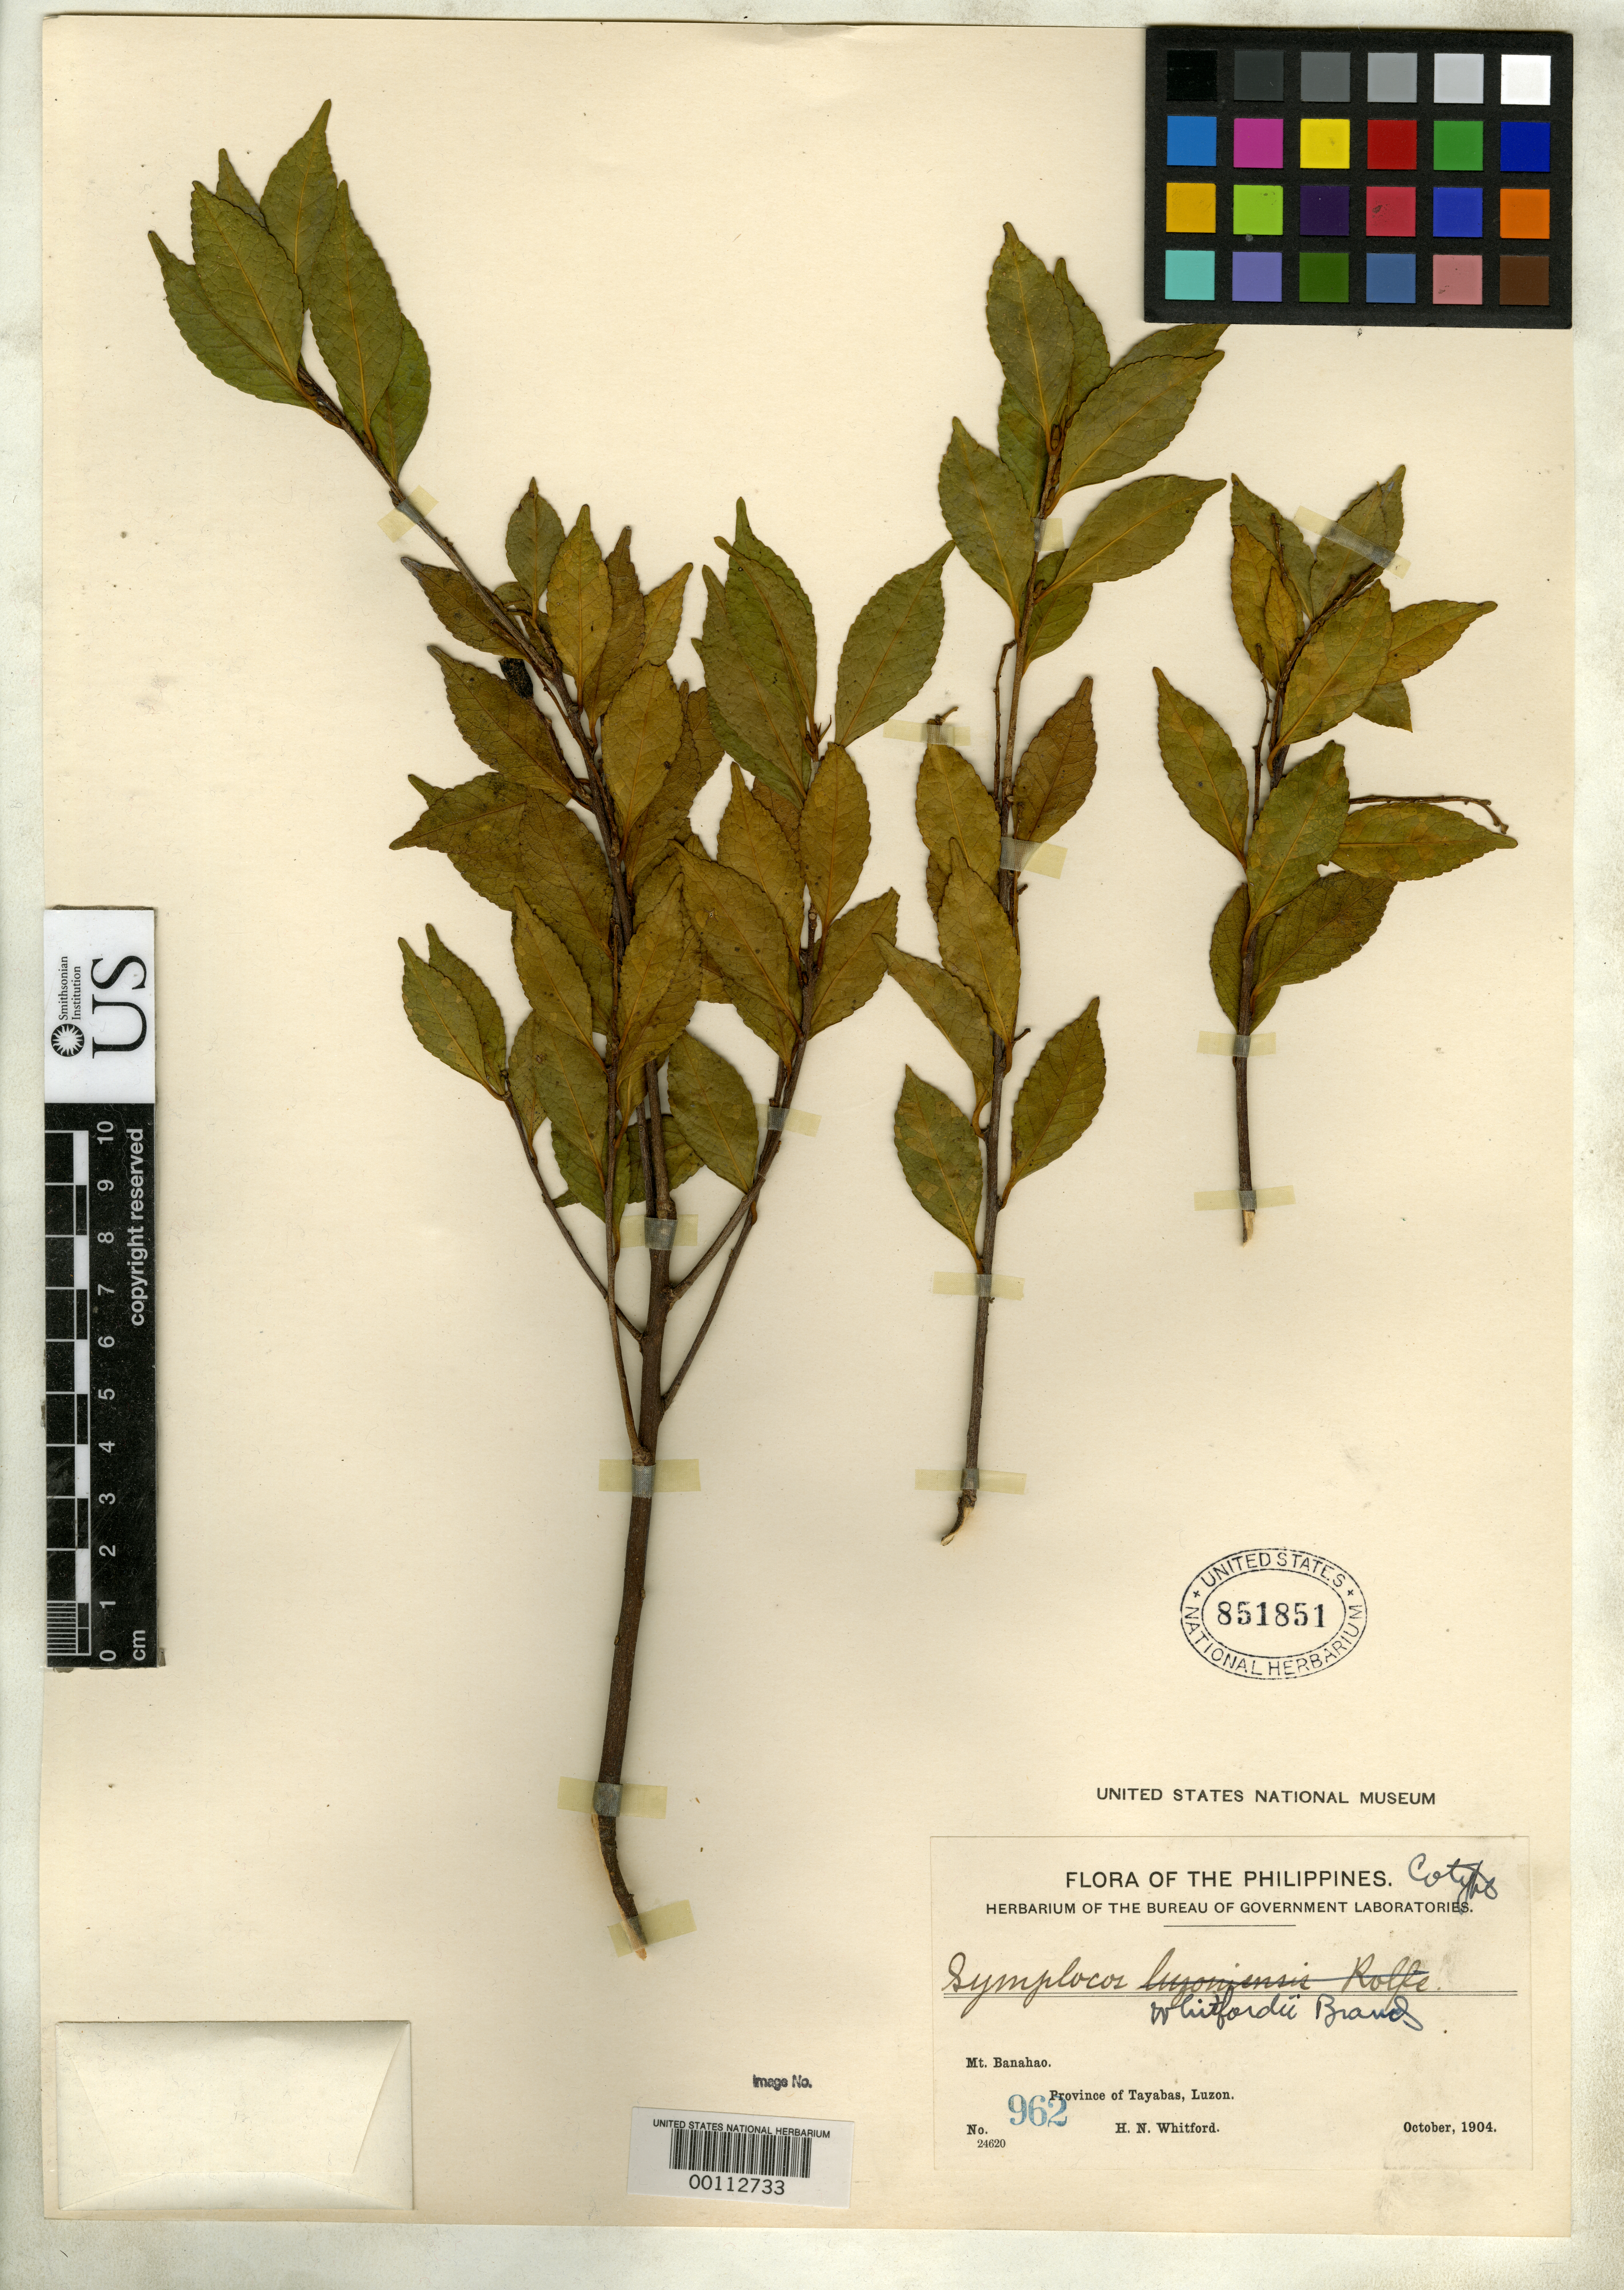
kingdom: Plantae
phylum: Tracheophyta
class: Magnoliopsida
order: Ericales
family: Symplocaceae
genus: Symplocos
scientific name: Symplocos whitfordii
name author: Brand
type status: Syntype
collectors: H. N. Whitford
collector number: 962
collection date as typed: Oct 1904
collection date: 1904-10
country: Philippines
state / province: Calabarzon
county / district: Quezon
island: Luzon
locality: Mt. Banahao.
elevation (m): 1600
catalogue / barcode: US 851851